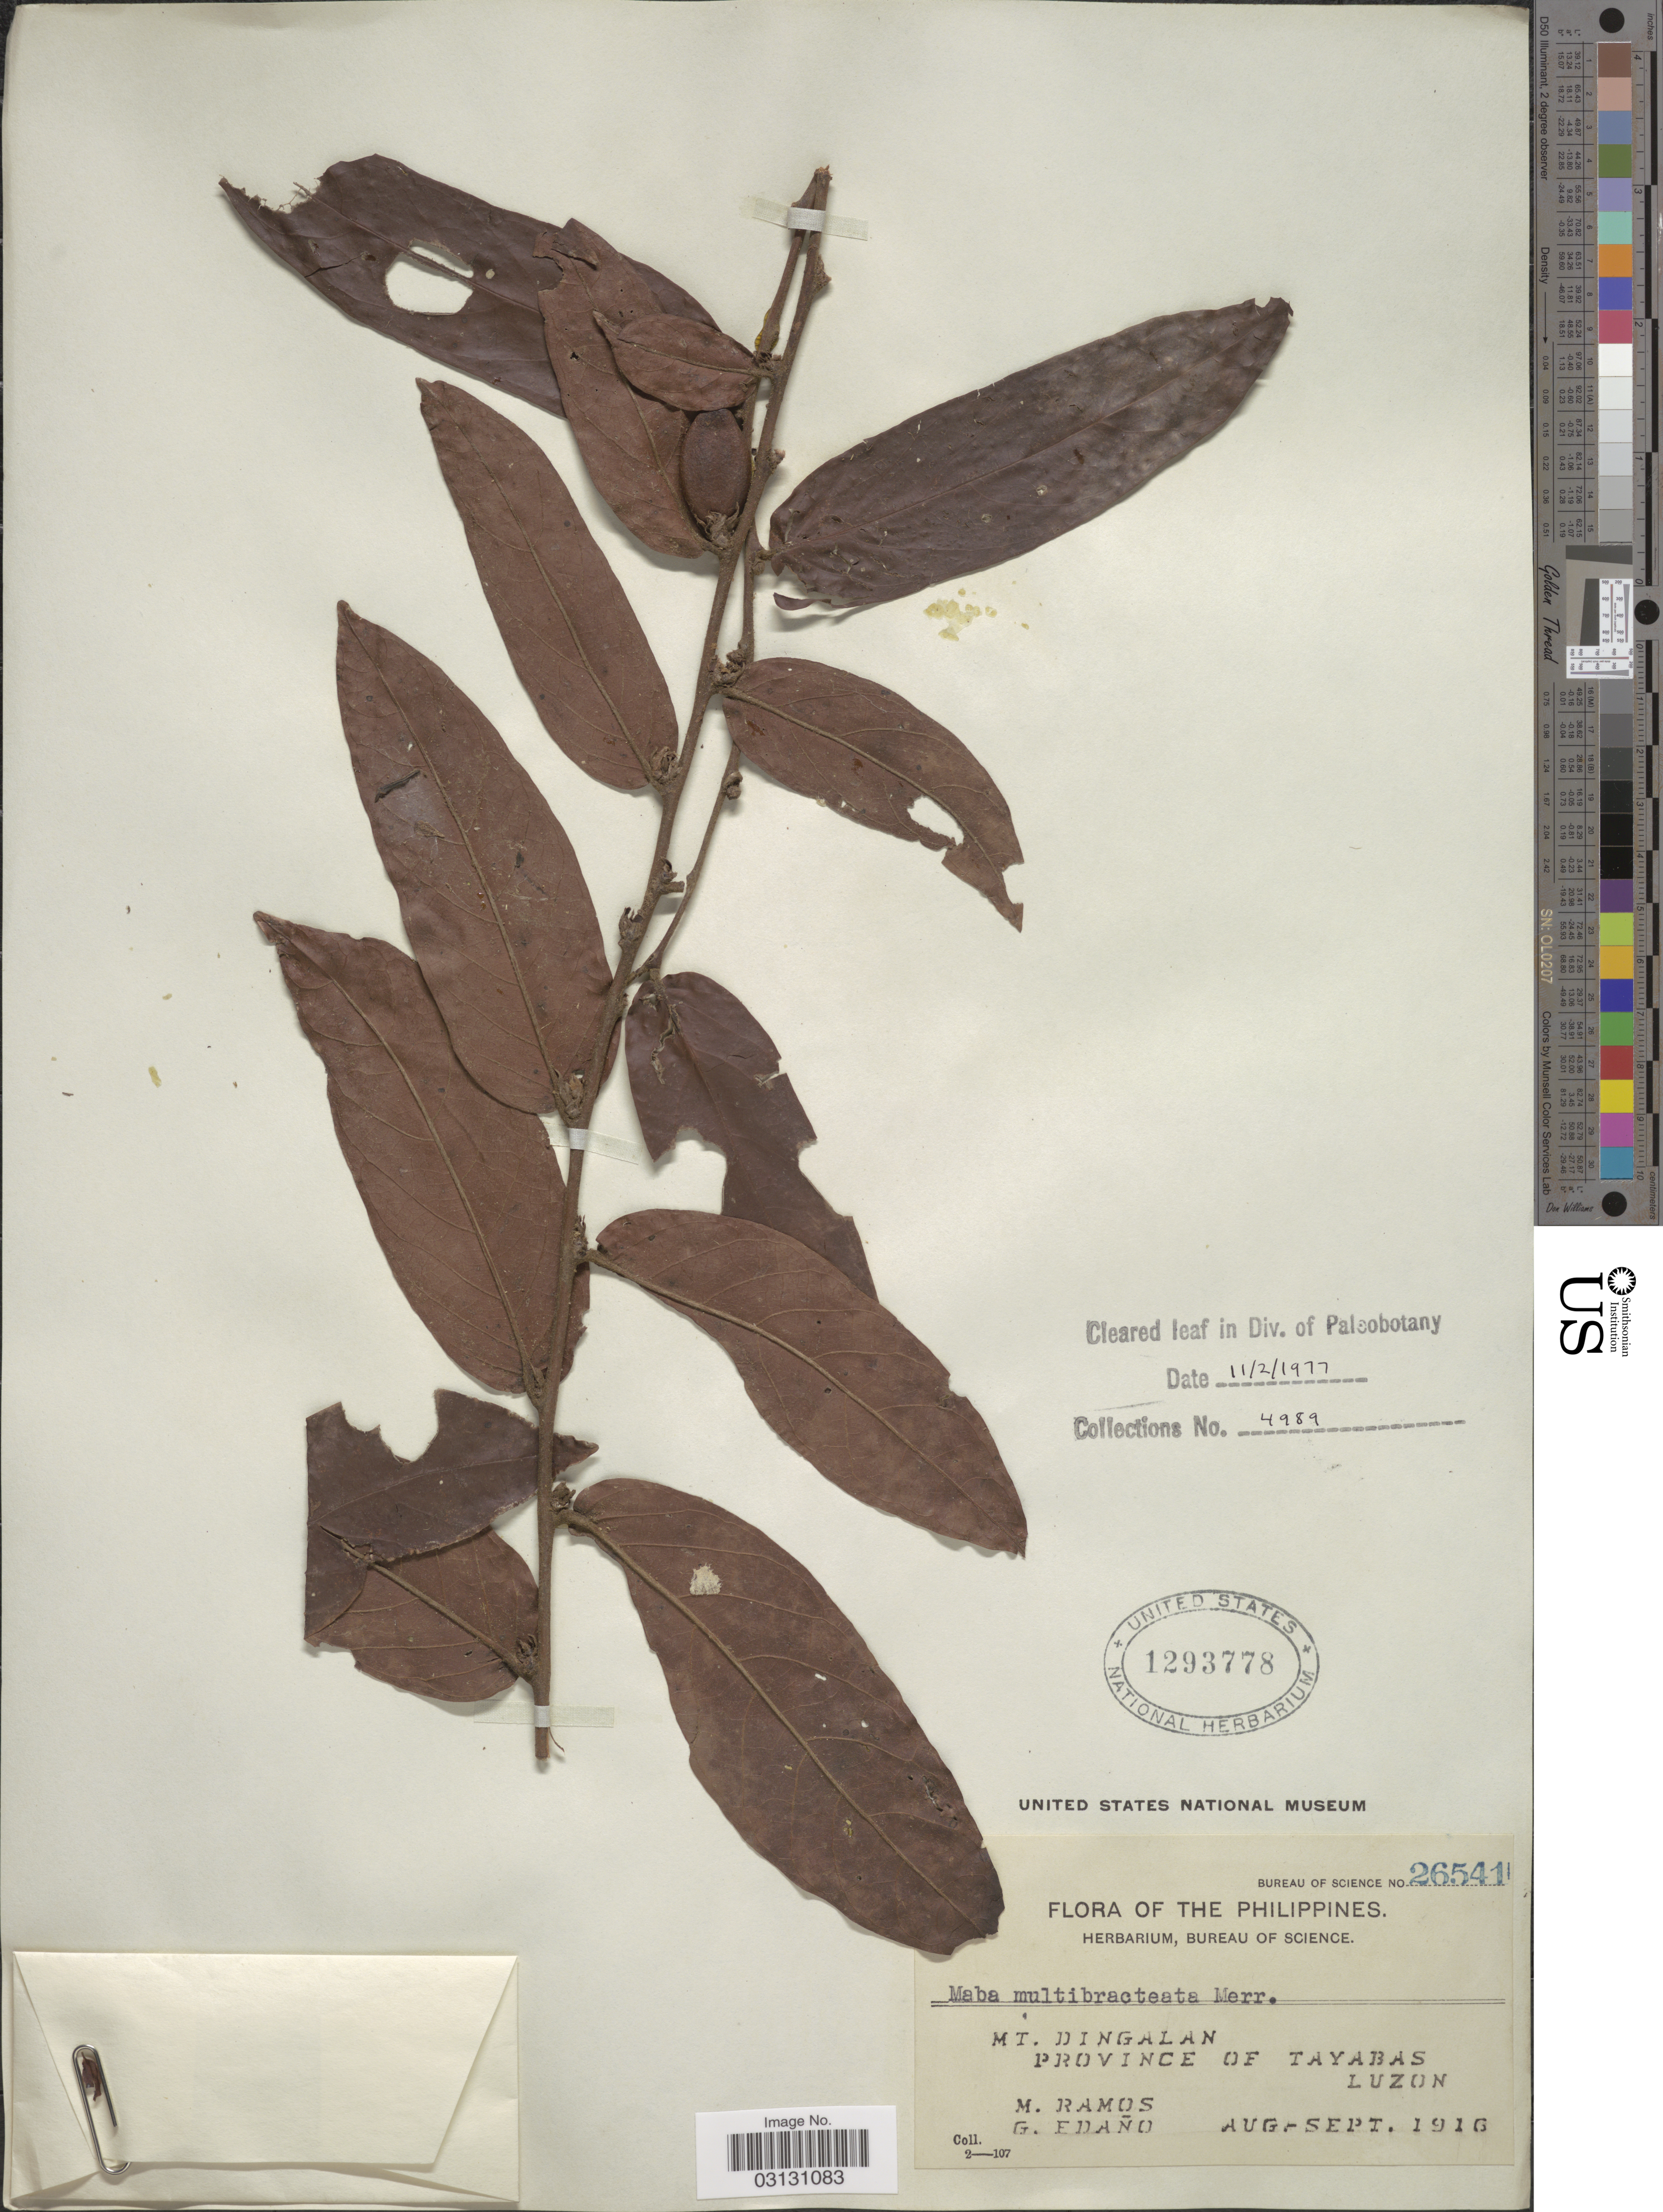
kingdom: Plantae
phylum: Tracheophyta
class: Magnoliopsida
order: Ericales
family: Ebenaceae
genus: Diospyros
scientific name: Diospyros multibracteata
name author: (Merr.) Bakh.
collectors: M. Ramos & G. Edaño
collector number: Bureau of Science 26541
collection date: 1916-08/1916-09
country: Philippines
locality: Mt. Dingalan. Province of Tayabas. Luzon.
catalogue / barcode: US 1293778